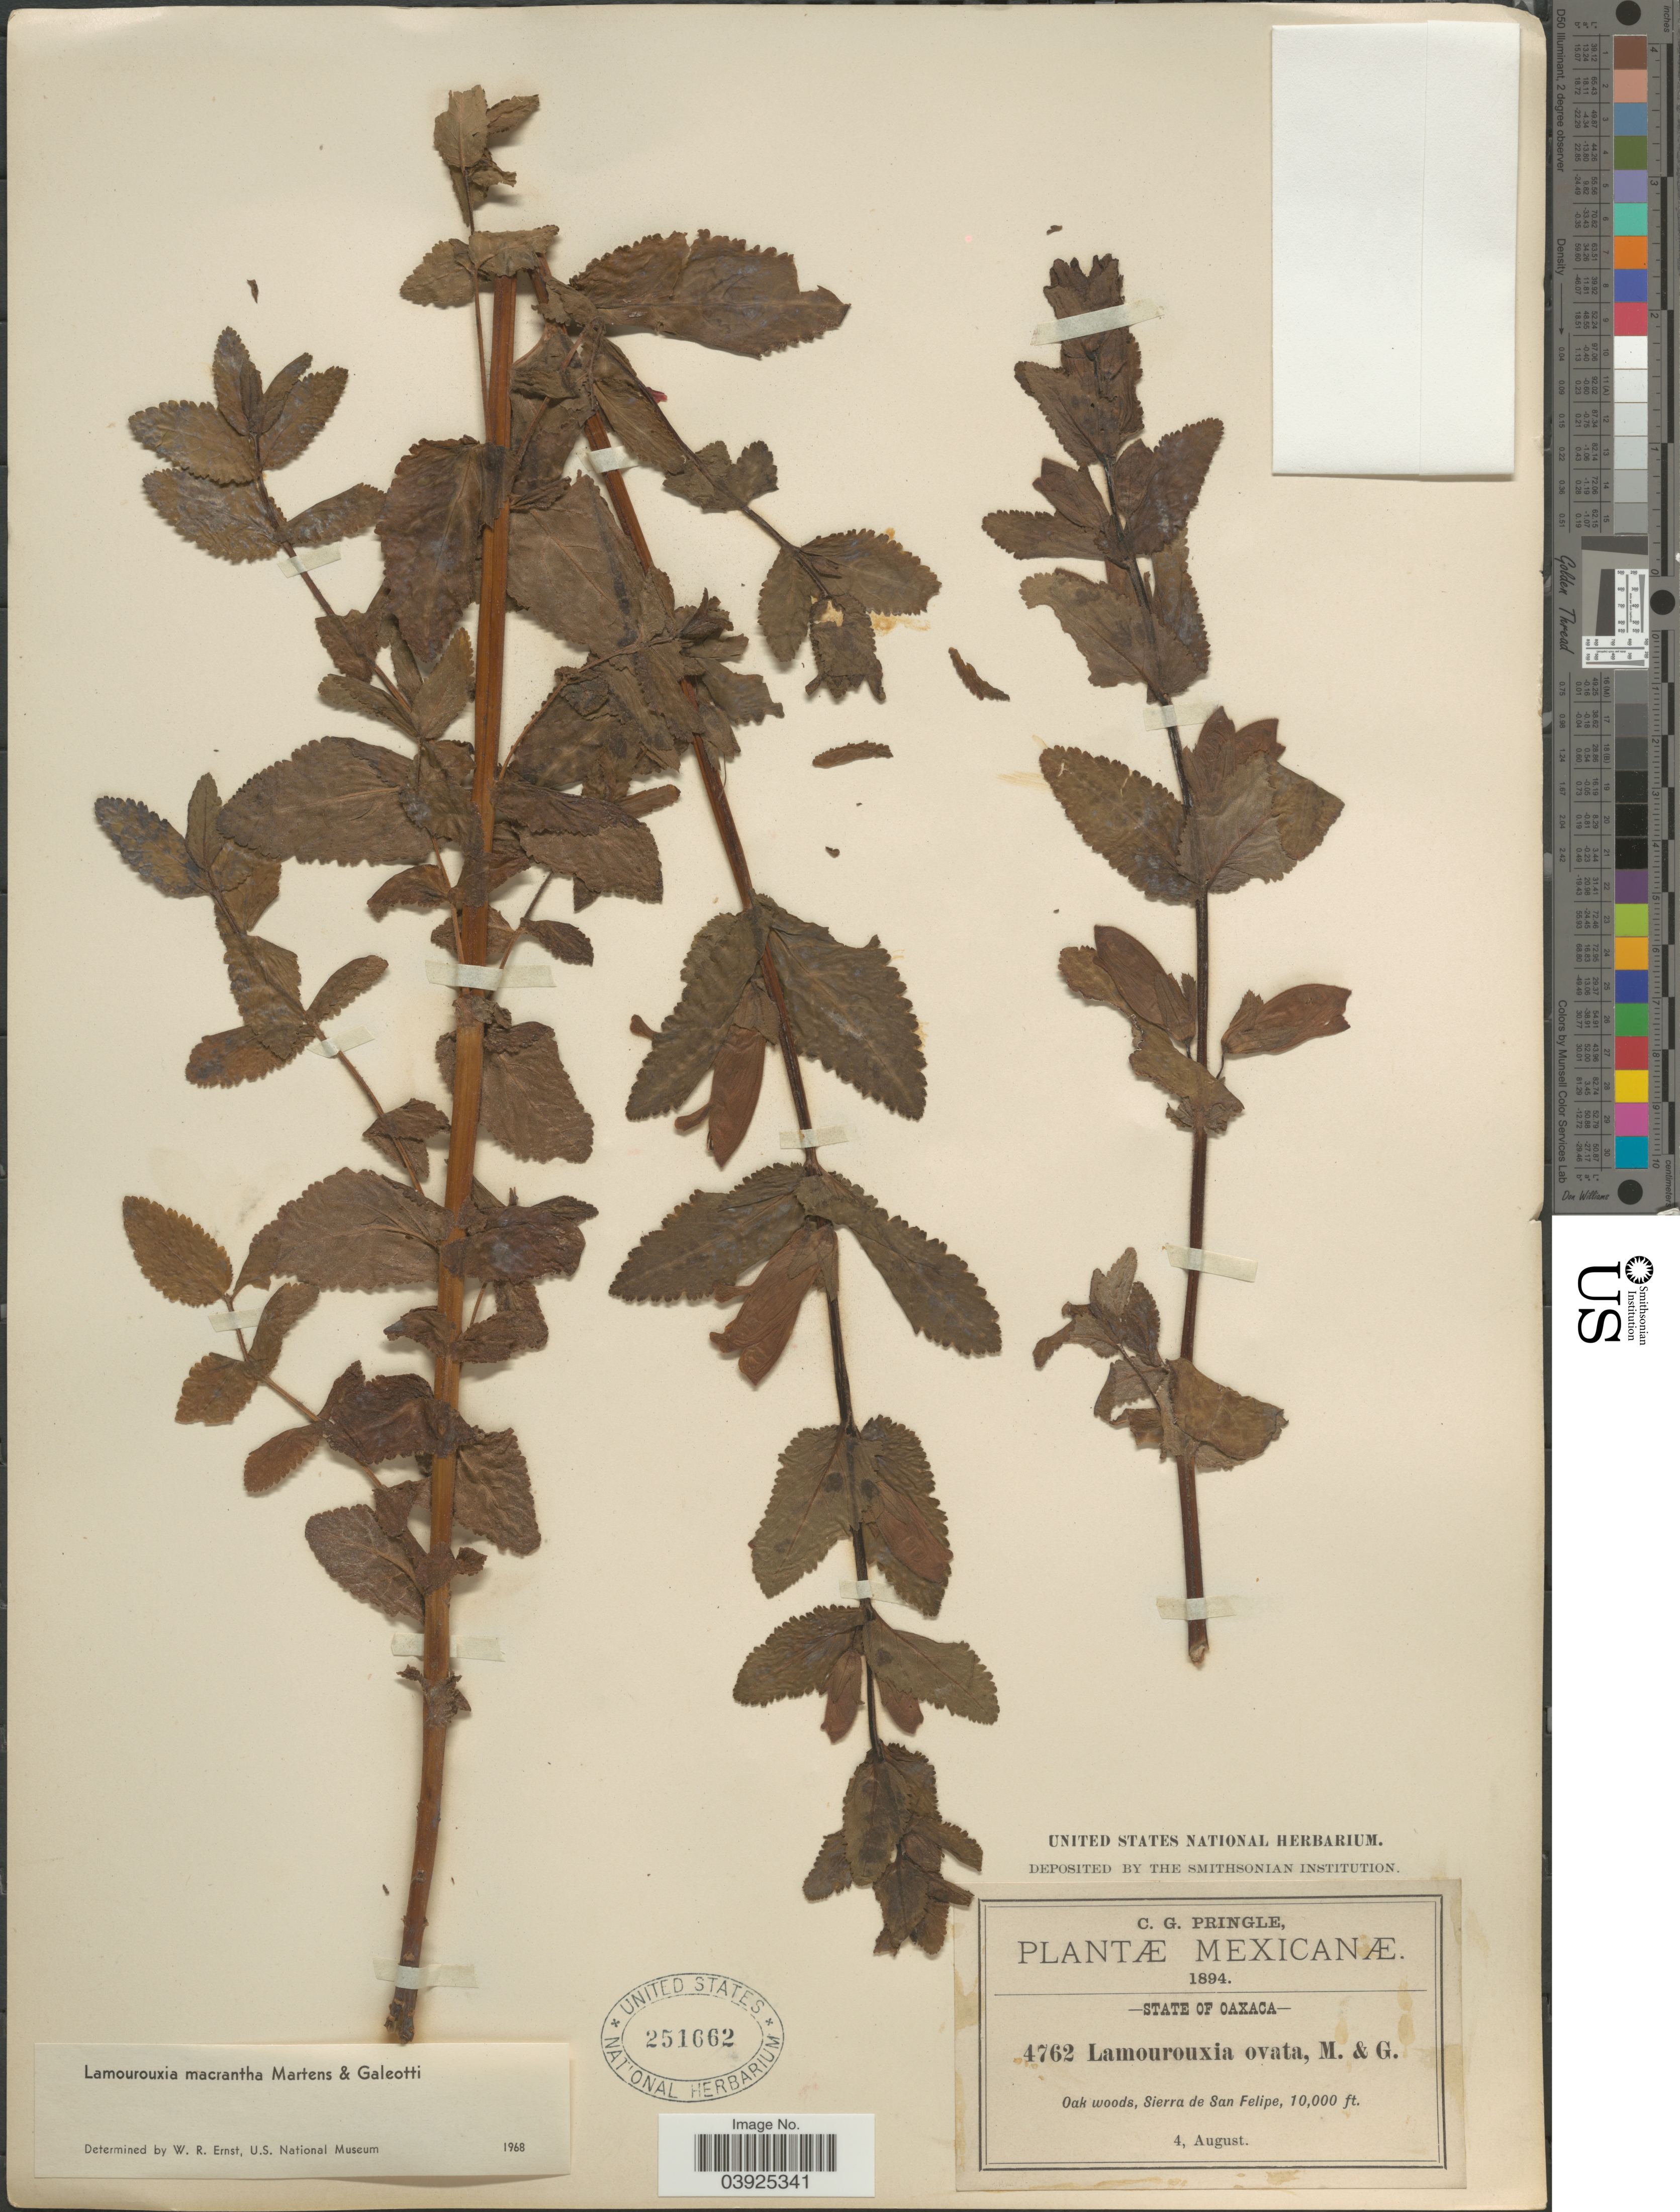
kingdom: Plantae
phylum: Tracheophyta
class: Magnoliopsida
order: Lamiales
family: Orobanchaceae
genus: Lamourouxia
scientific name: Lamourouxia macrantha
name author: M. Martens & Galeotti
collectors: C. G. Pringle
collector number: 4762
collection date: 1894-08-04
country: Mexico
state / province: Oaxaca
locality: Sierra de San Felipe.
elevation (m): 3048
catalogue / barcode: US 251662